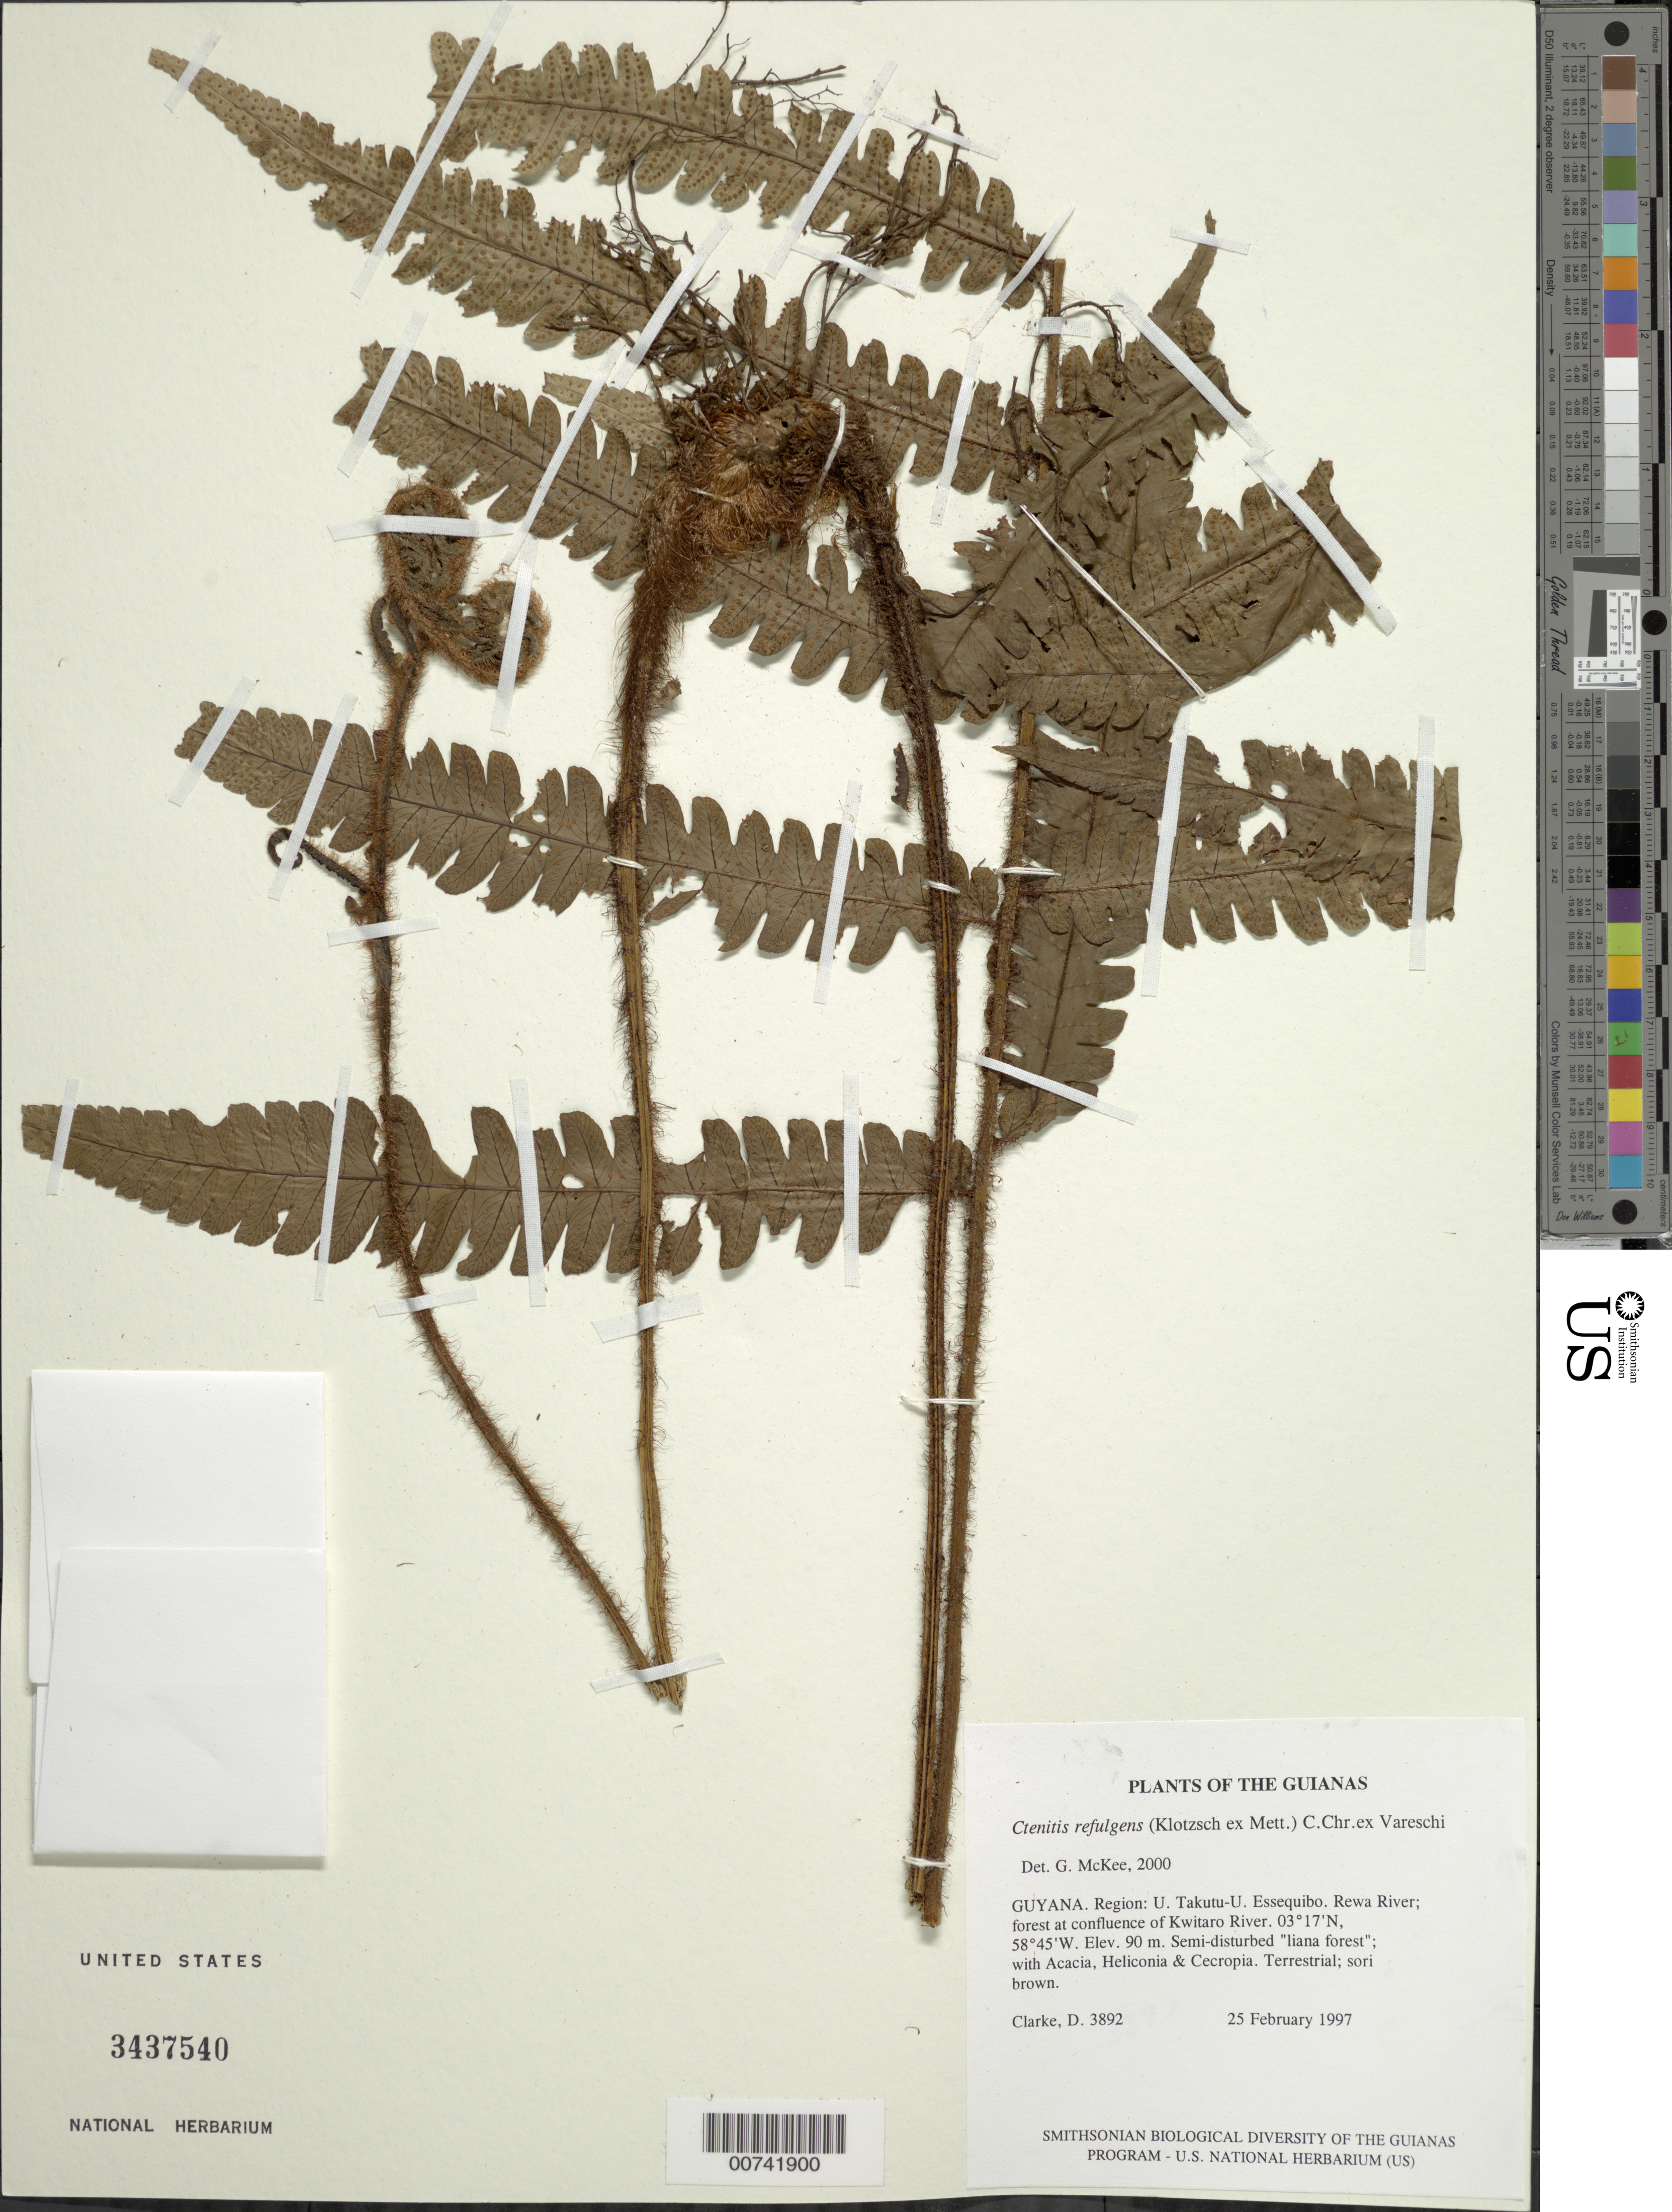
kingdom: Plantae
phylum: Tracheophyta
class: Polypodiopsida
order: Polypodiales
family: Dryopteridaceae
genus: Ctenitis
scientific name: Ctenitis refulgens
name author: (Mett.) Vareschi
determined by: McKee, G. S., (US), NMNH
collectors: H. D. Clarke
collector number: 3892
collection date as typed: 25 February 1997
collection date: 1997-02-25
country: Guyana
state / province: U. Takutu-U. Essequibo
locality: Rewa River; forest at confluence of Kwitaro River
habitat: Semi-disturbed "liana forest"; with Acacia, Heliconia & Cecropia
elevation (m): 90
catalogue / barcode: US 3437540